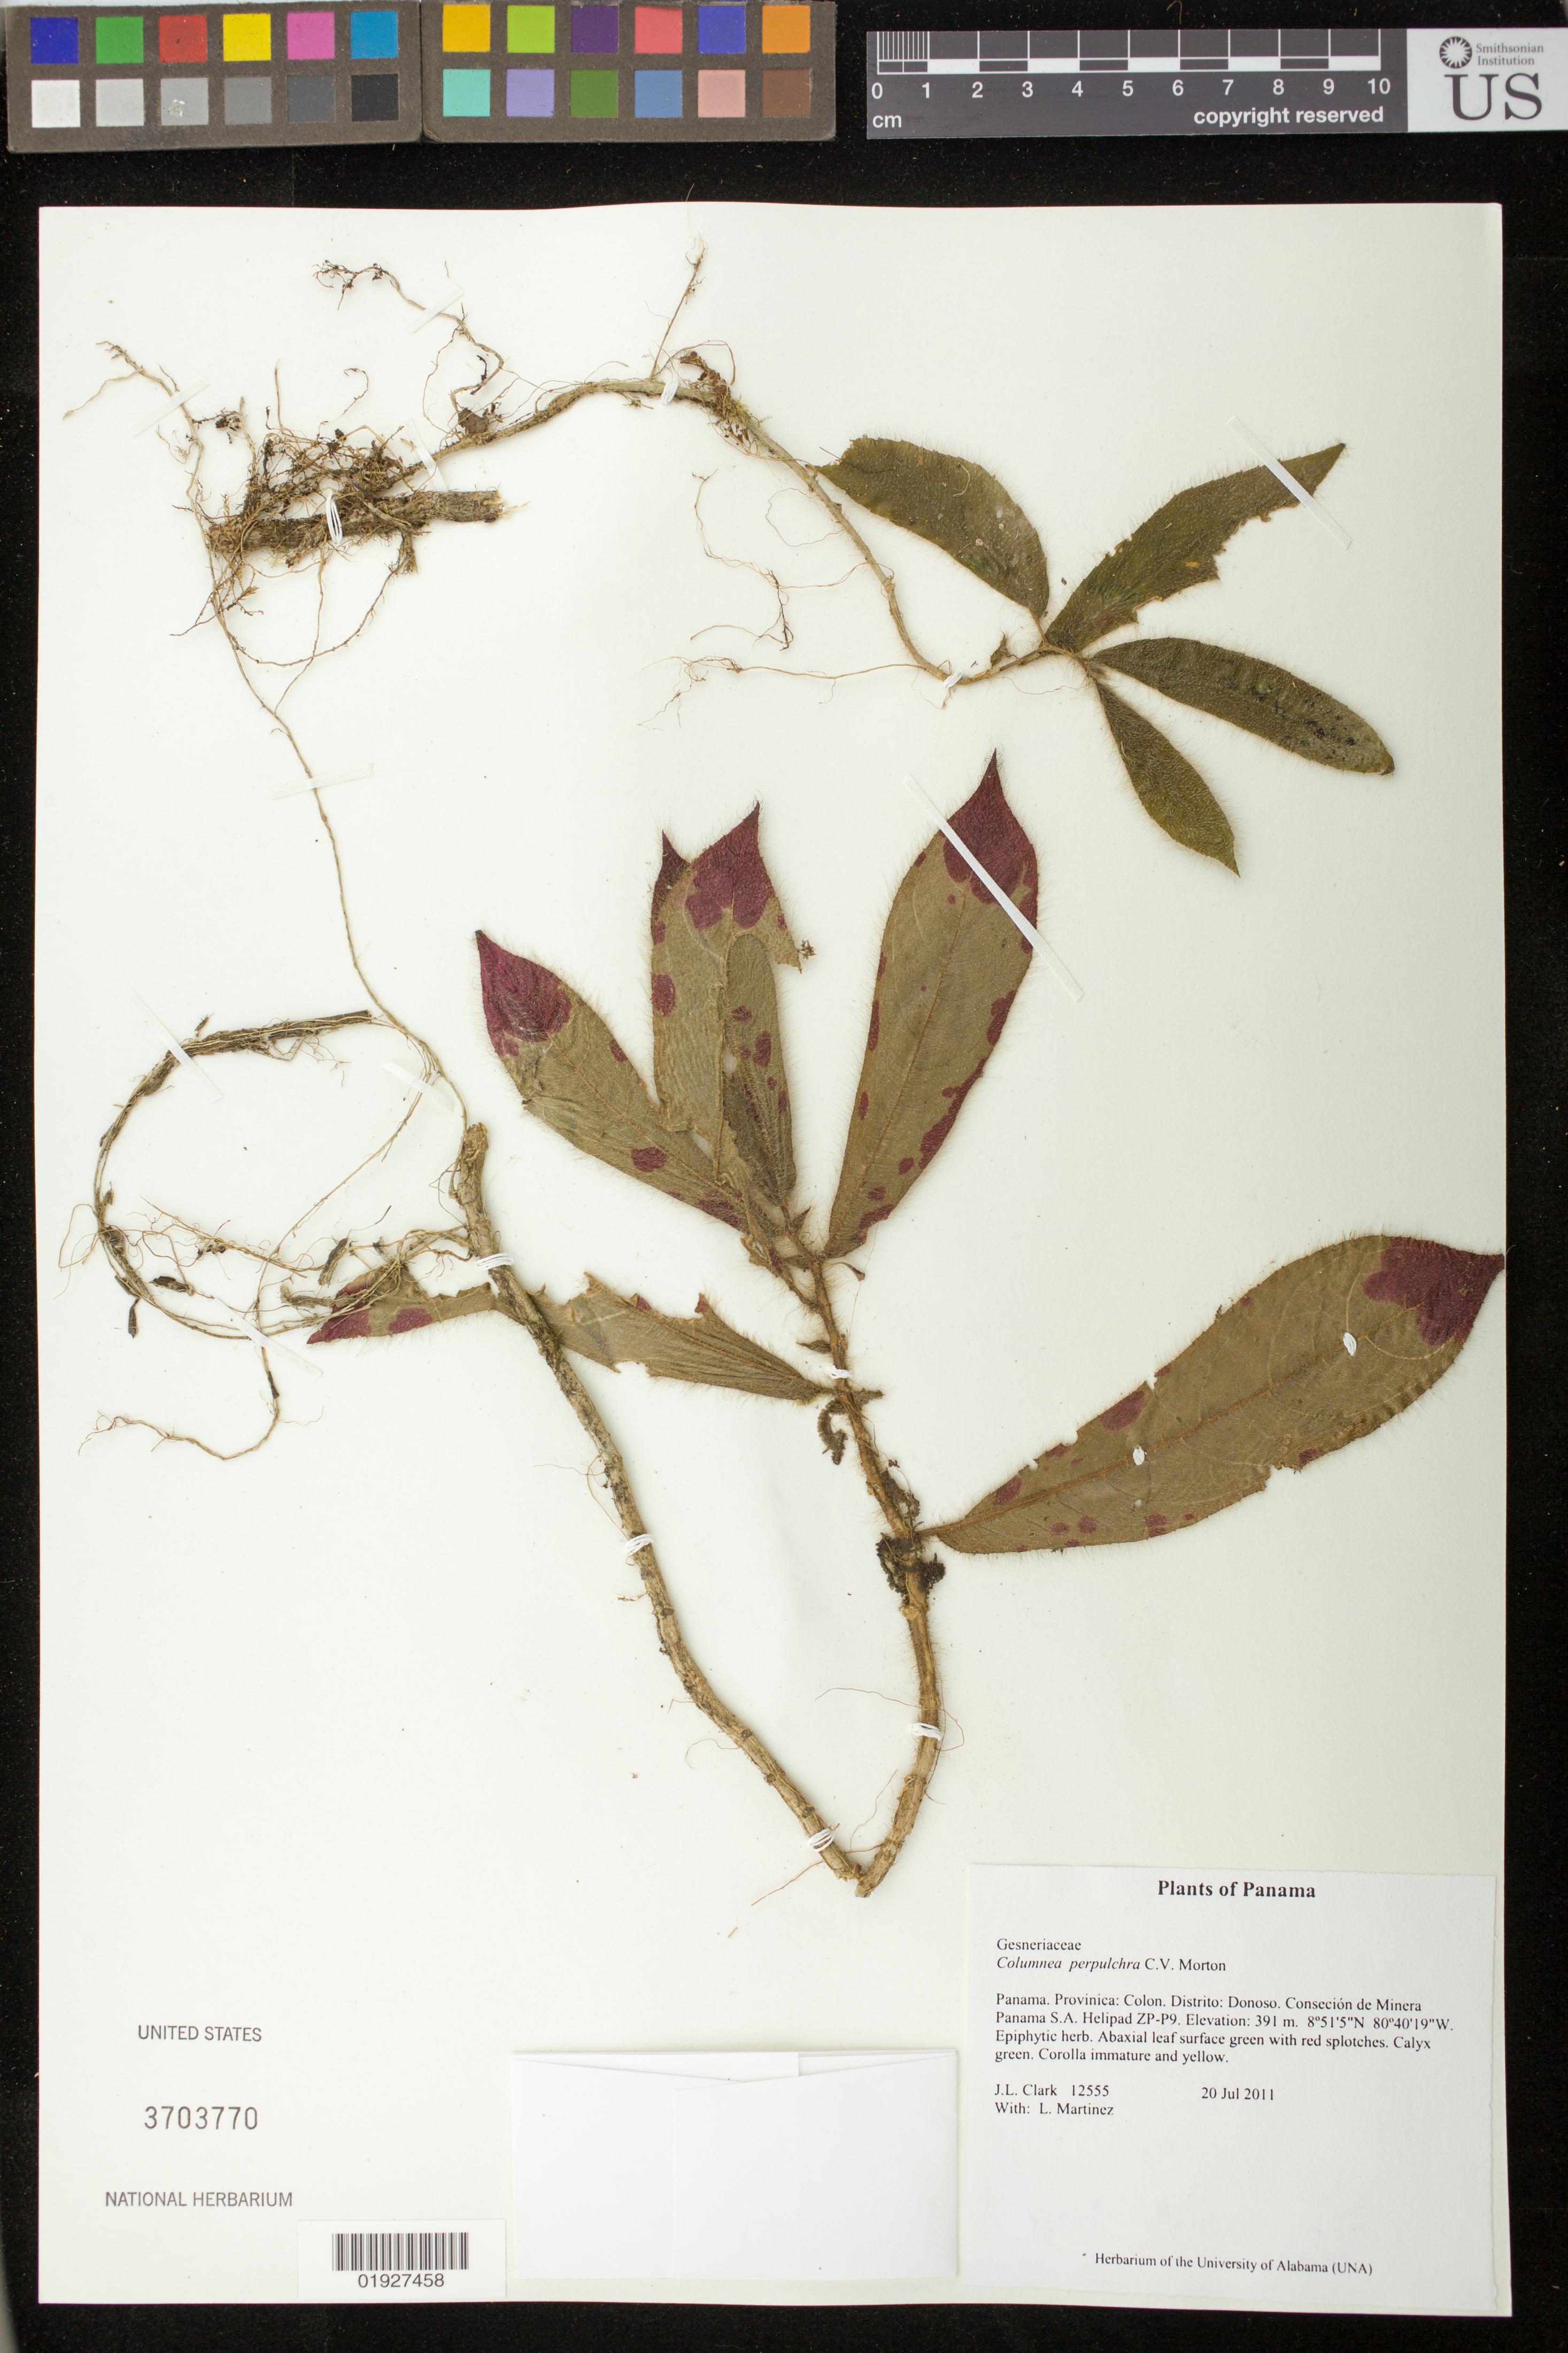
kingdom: Plantae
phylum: Tracheophyta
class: Magnoliopsida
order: Lamiales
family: Gesneriaceae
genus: Columnea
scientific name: Columnea perpulchra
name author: C.V. Morton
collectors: J. L. Clark & L. Martinez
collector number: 12555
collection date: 2011-07-20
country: Panama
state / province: Colón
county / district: Donoso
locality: Conseción de Minera Panama S.A. Helipad ZP-P9.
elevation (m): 391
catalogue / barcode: US 3703770